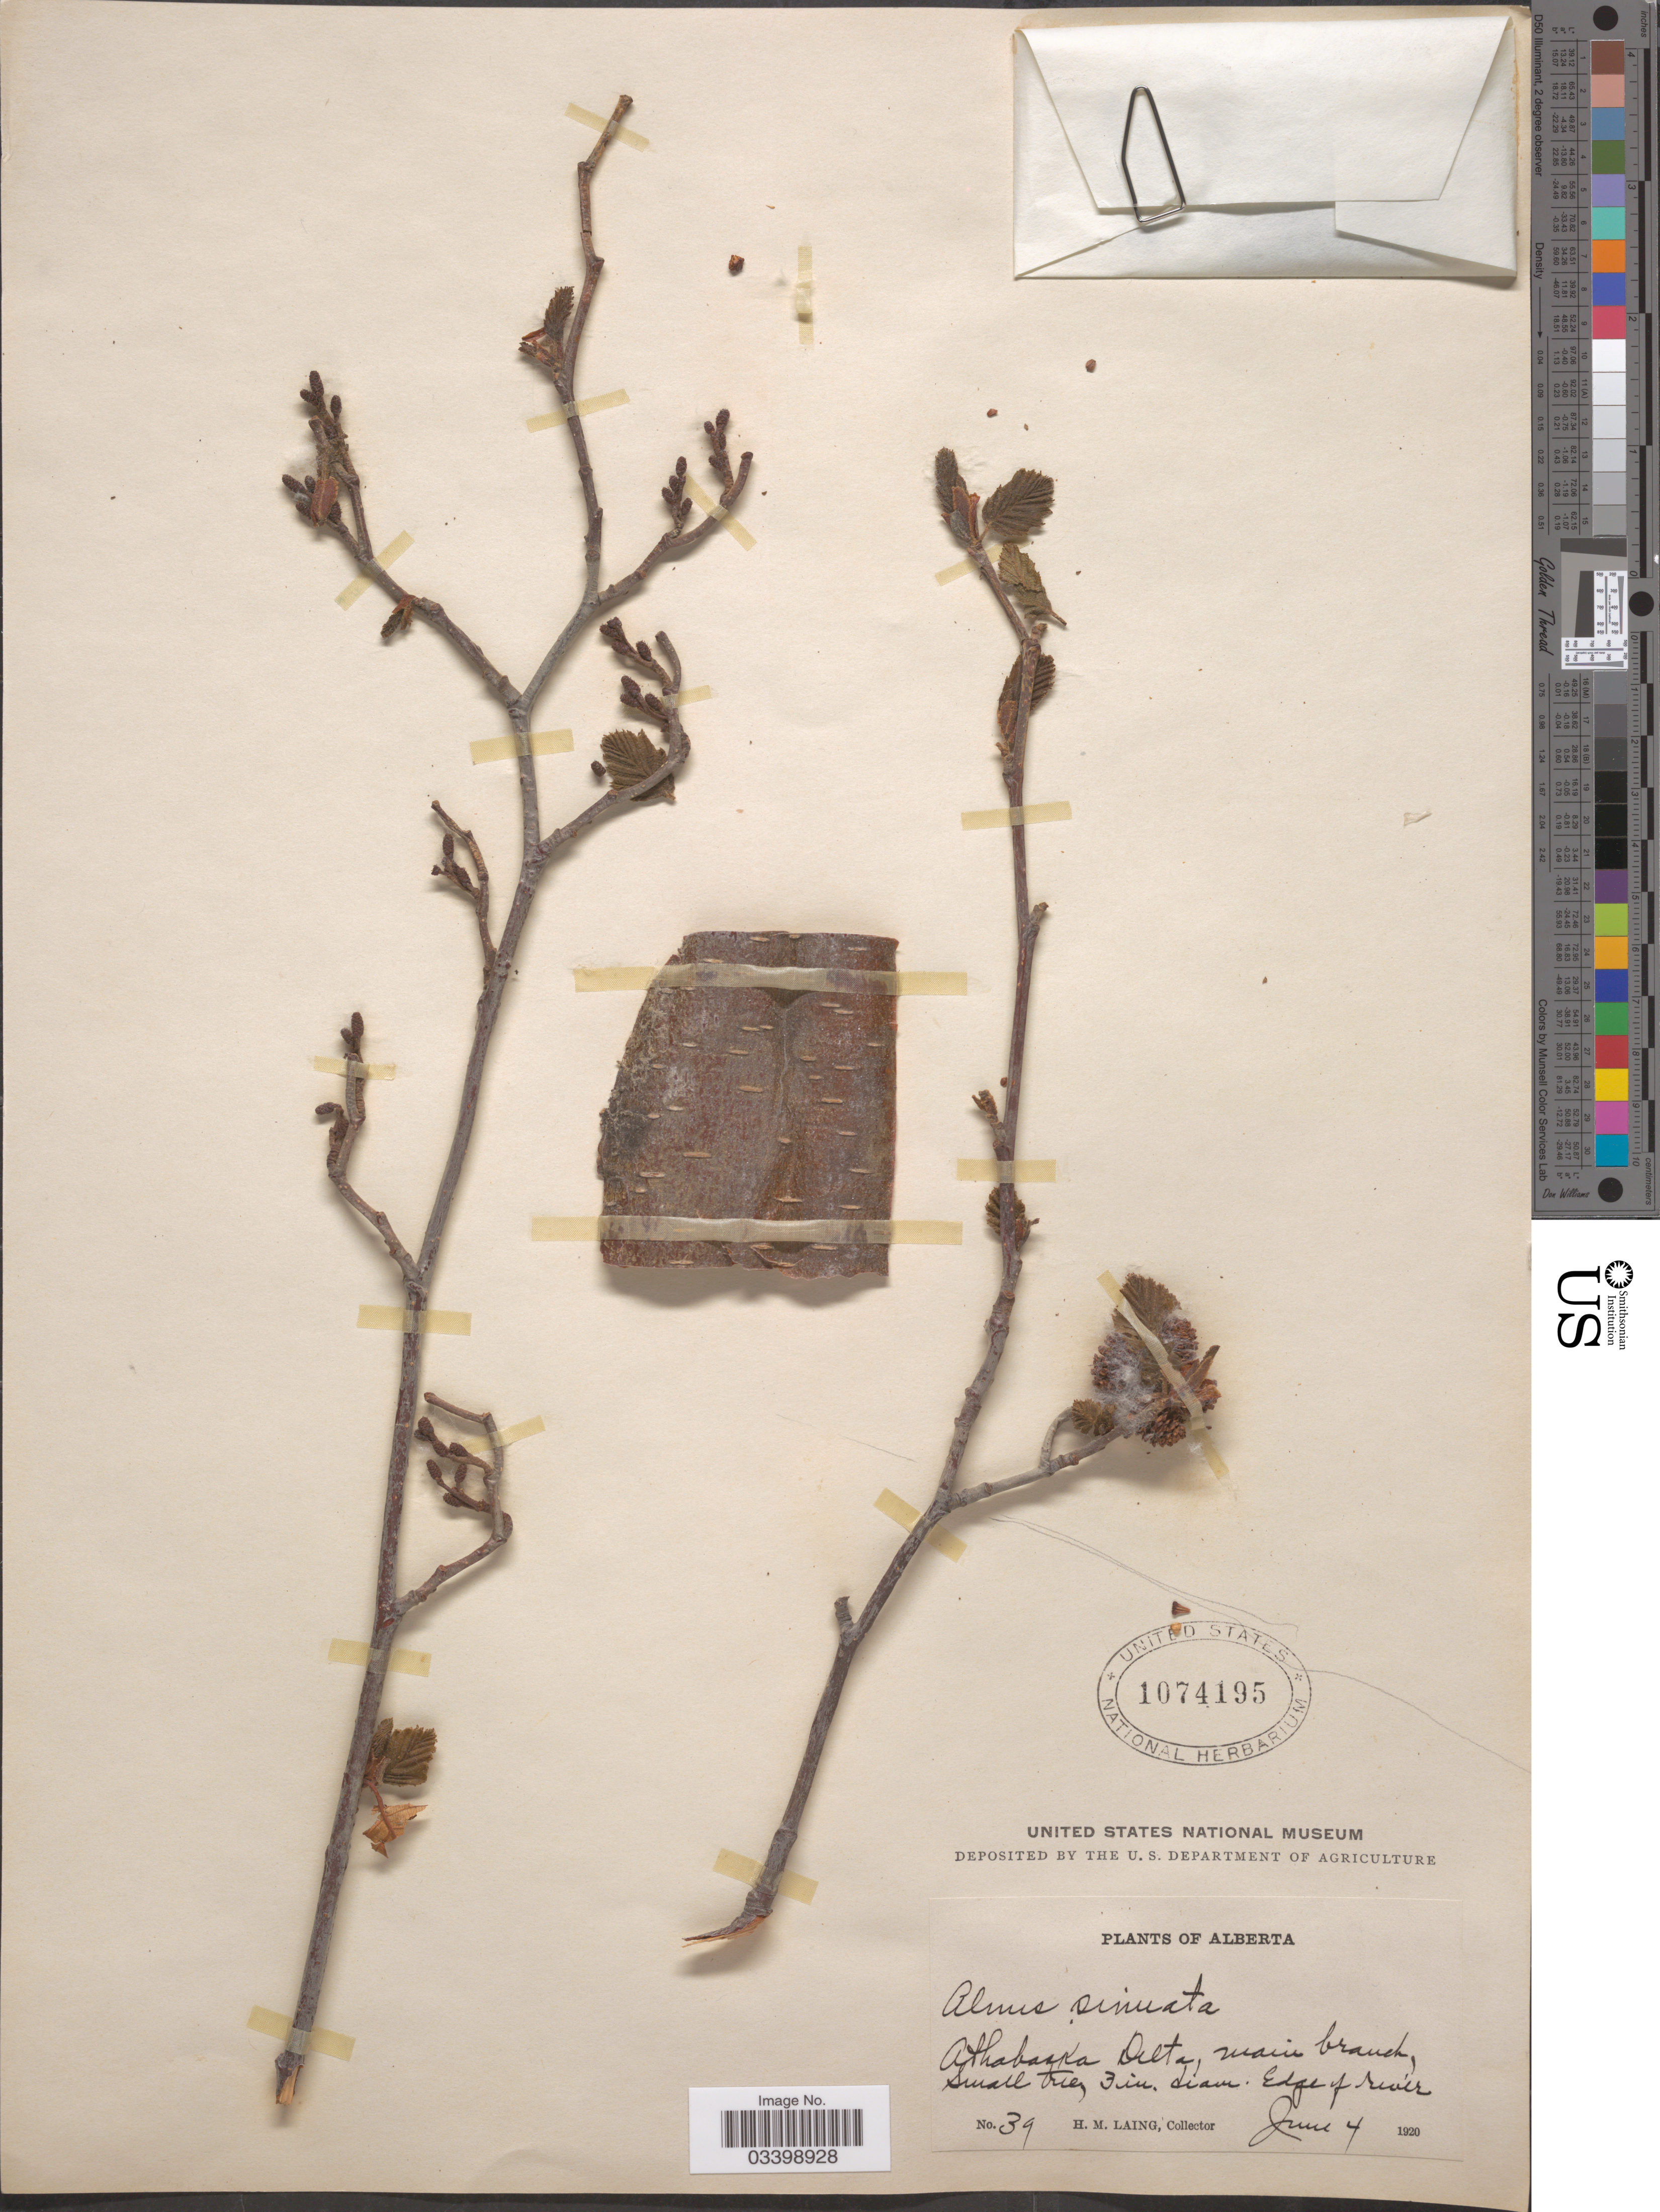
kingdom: Plantae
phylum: Tracheophyta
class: Magnoliopsida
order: Fagales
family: Betulaceae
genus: Alnus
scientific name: Alnus viridis subsp. sinuata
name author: Regel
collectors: H. Laing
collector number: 39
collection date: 1920-06-04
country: Canada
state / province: Alberta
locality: Athabaska Delta, main branch. Edge of river.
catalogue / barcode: US 1074195